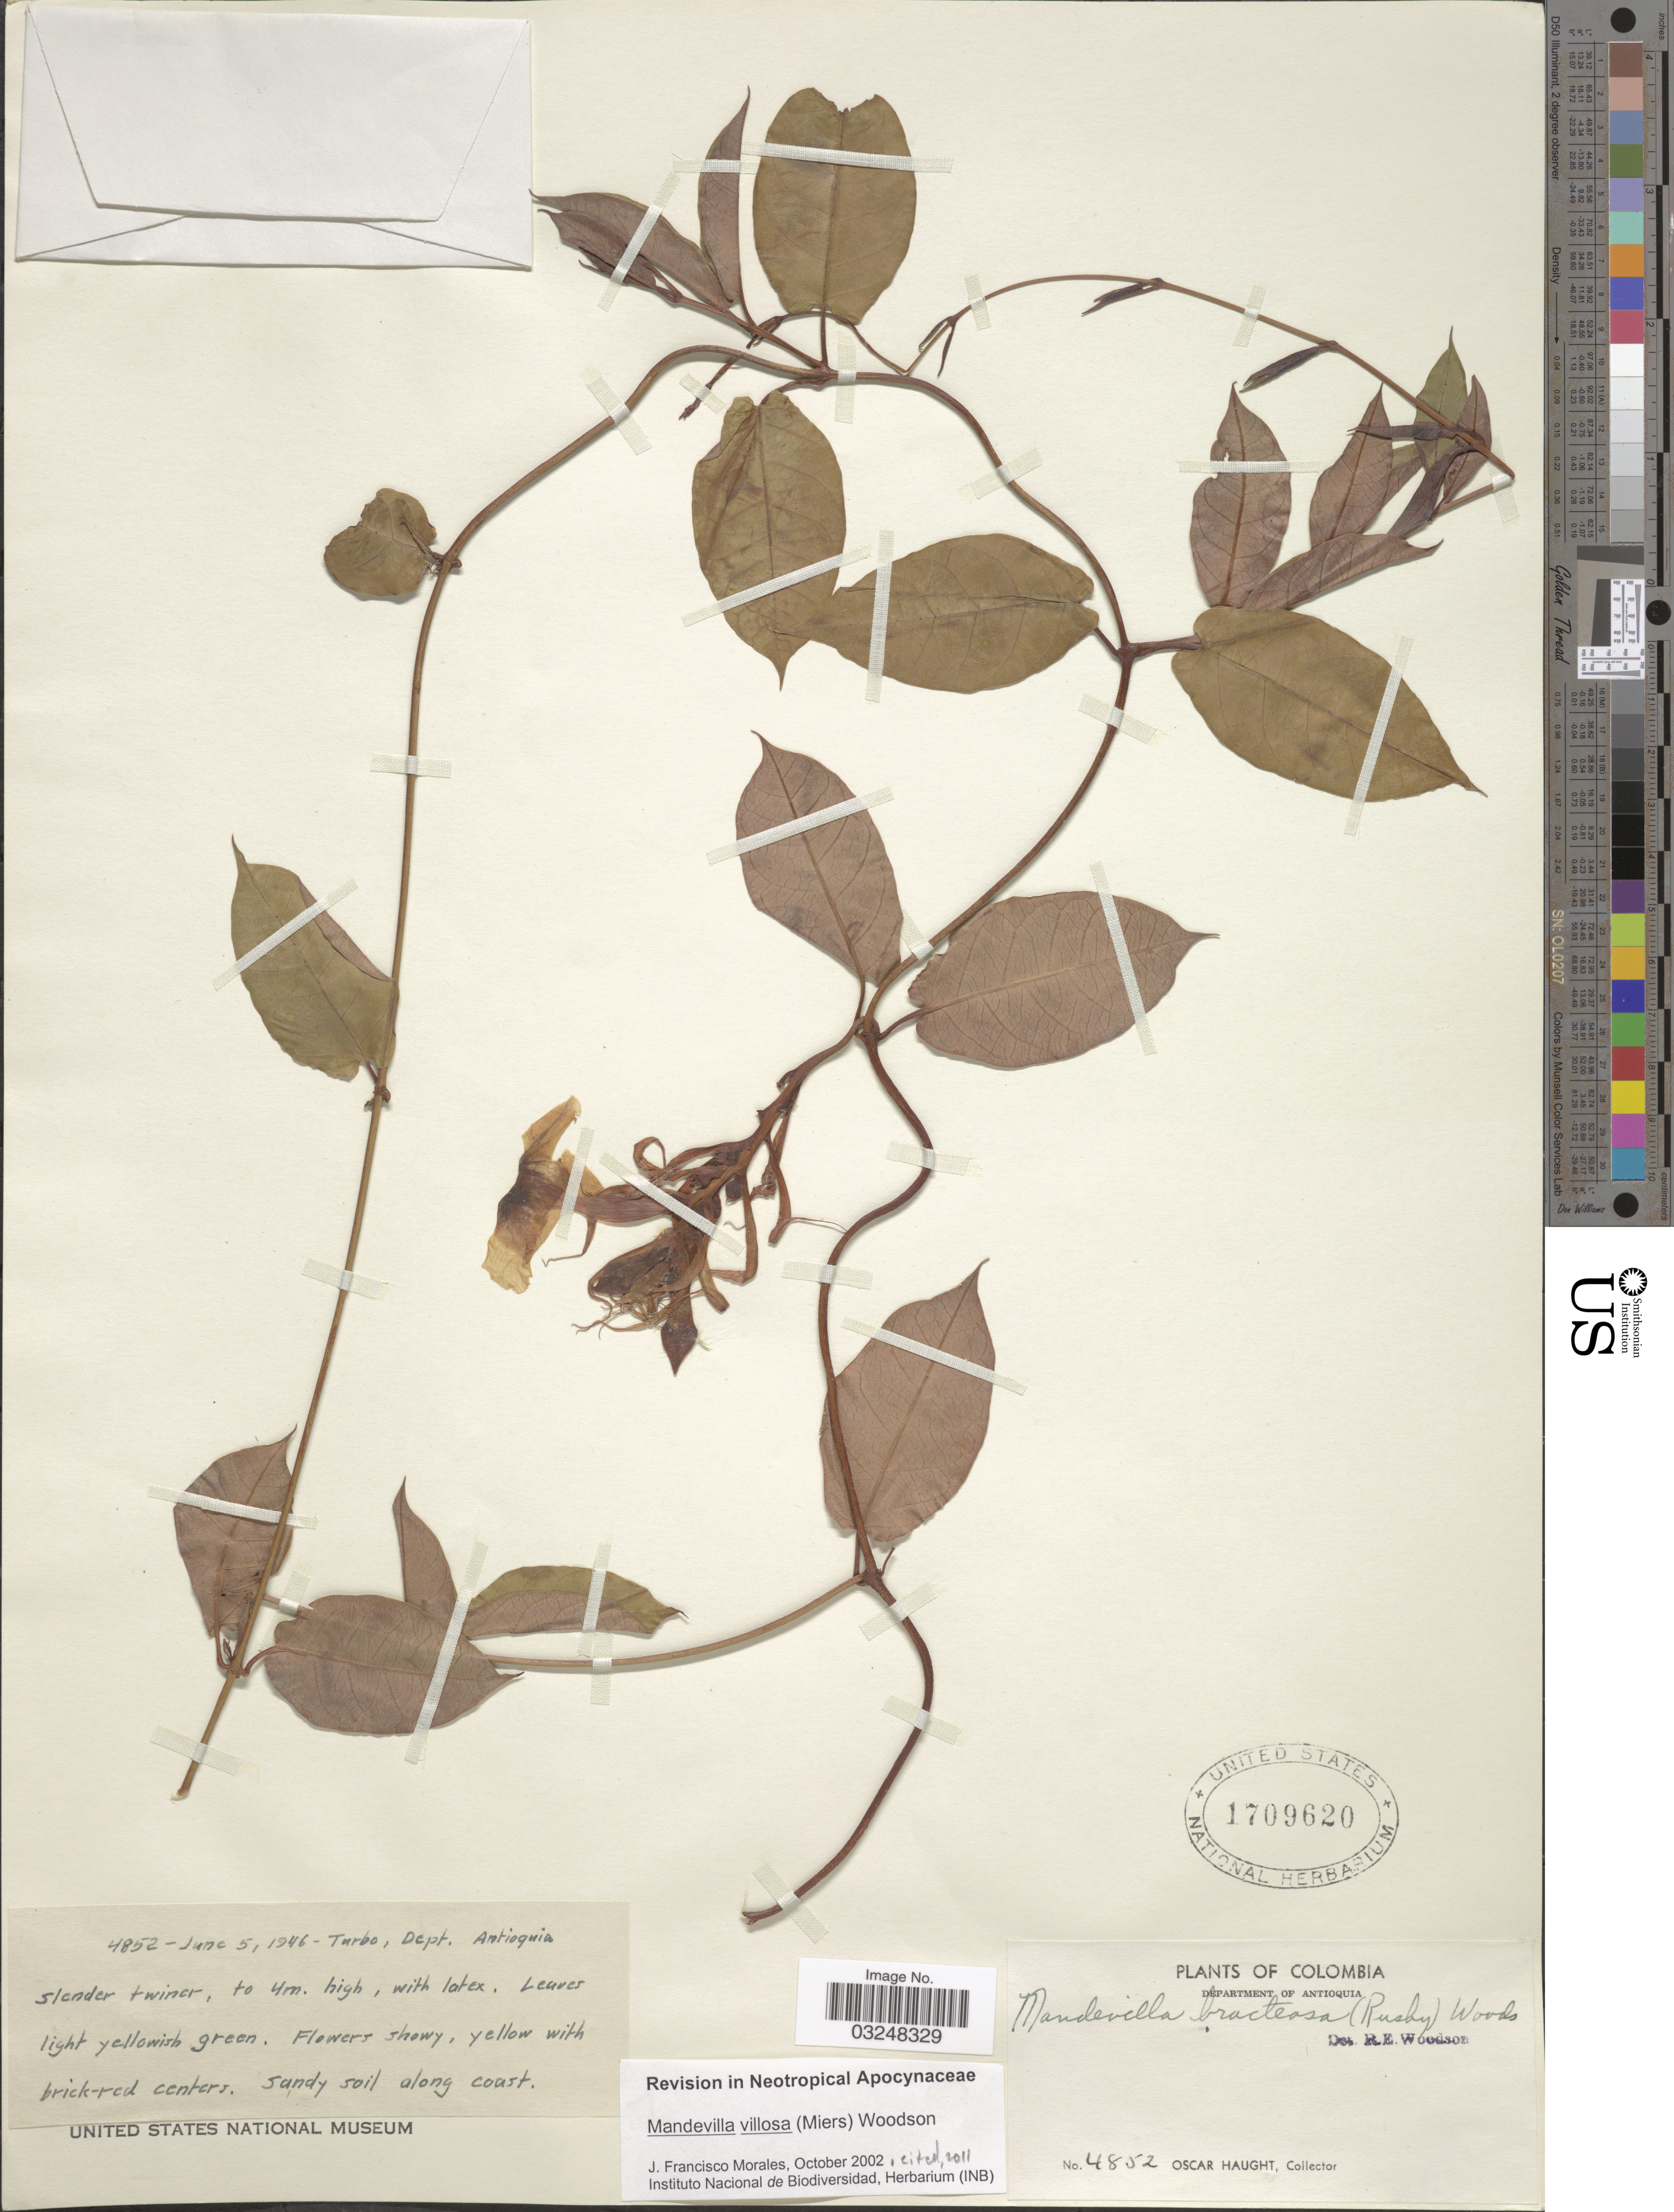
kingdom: Plantae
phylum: Tracheophyta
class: Magnoliopsida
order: Gentianales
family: Apocynaceae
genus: Mandevilla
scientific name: Mandevilla villosa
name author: (Miers) Woodson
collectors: O. Haught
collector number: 4852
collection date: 1946-06-05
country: Colombia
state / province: Antioquia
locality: Department of Antioquia. Turbo.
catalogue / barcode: US 1709620